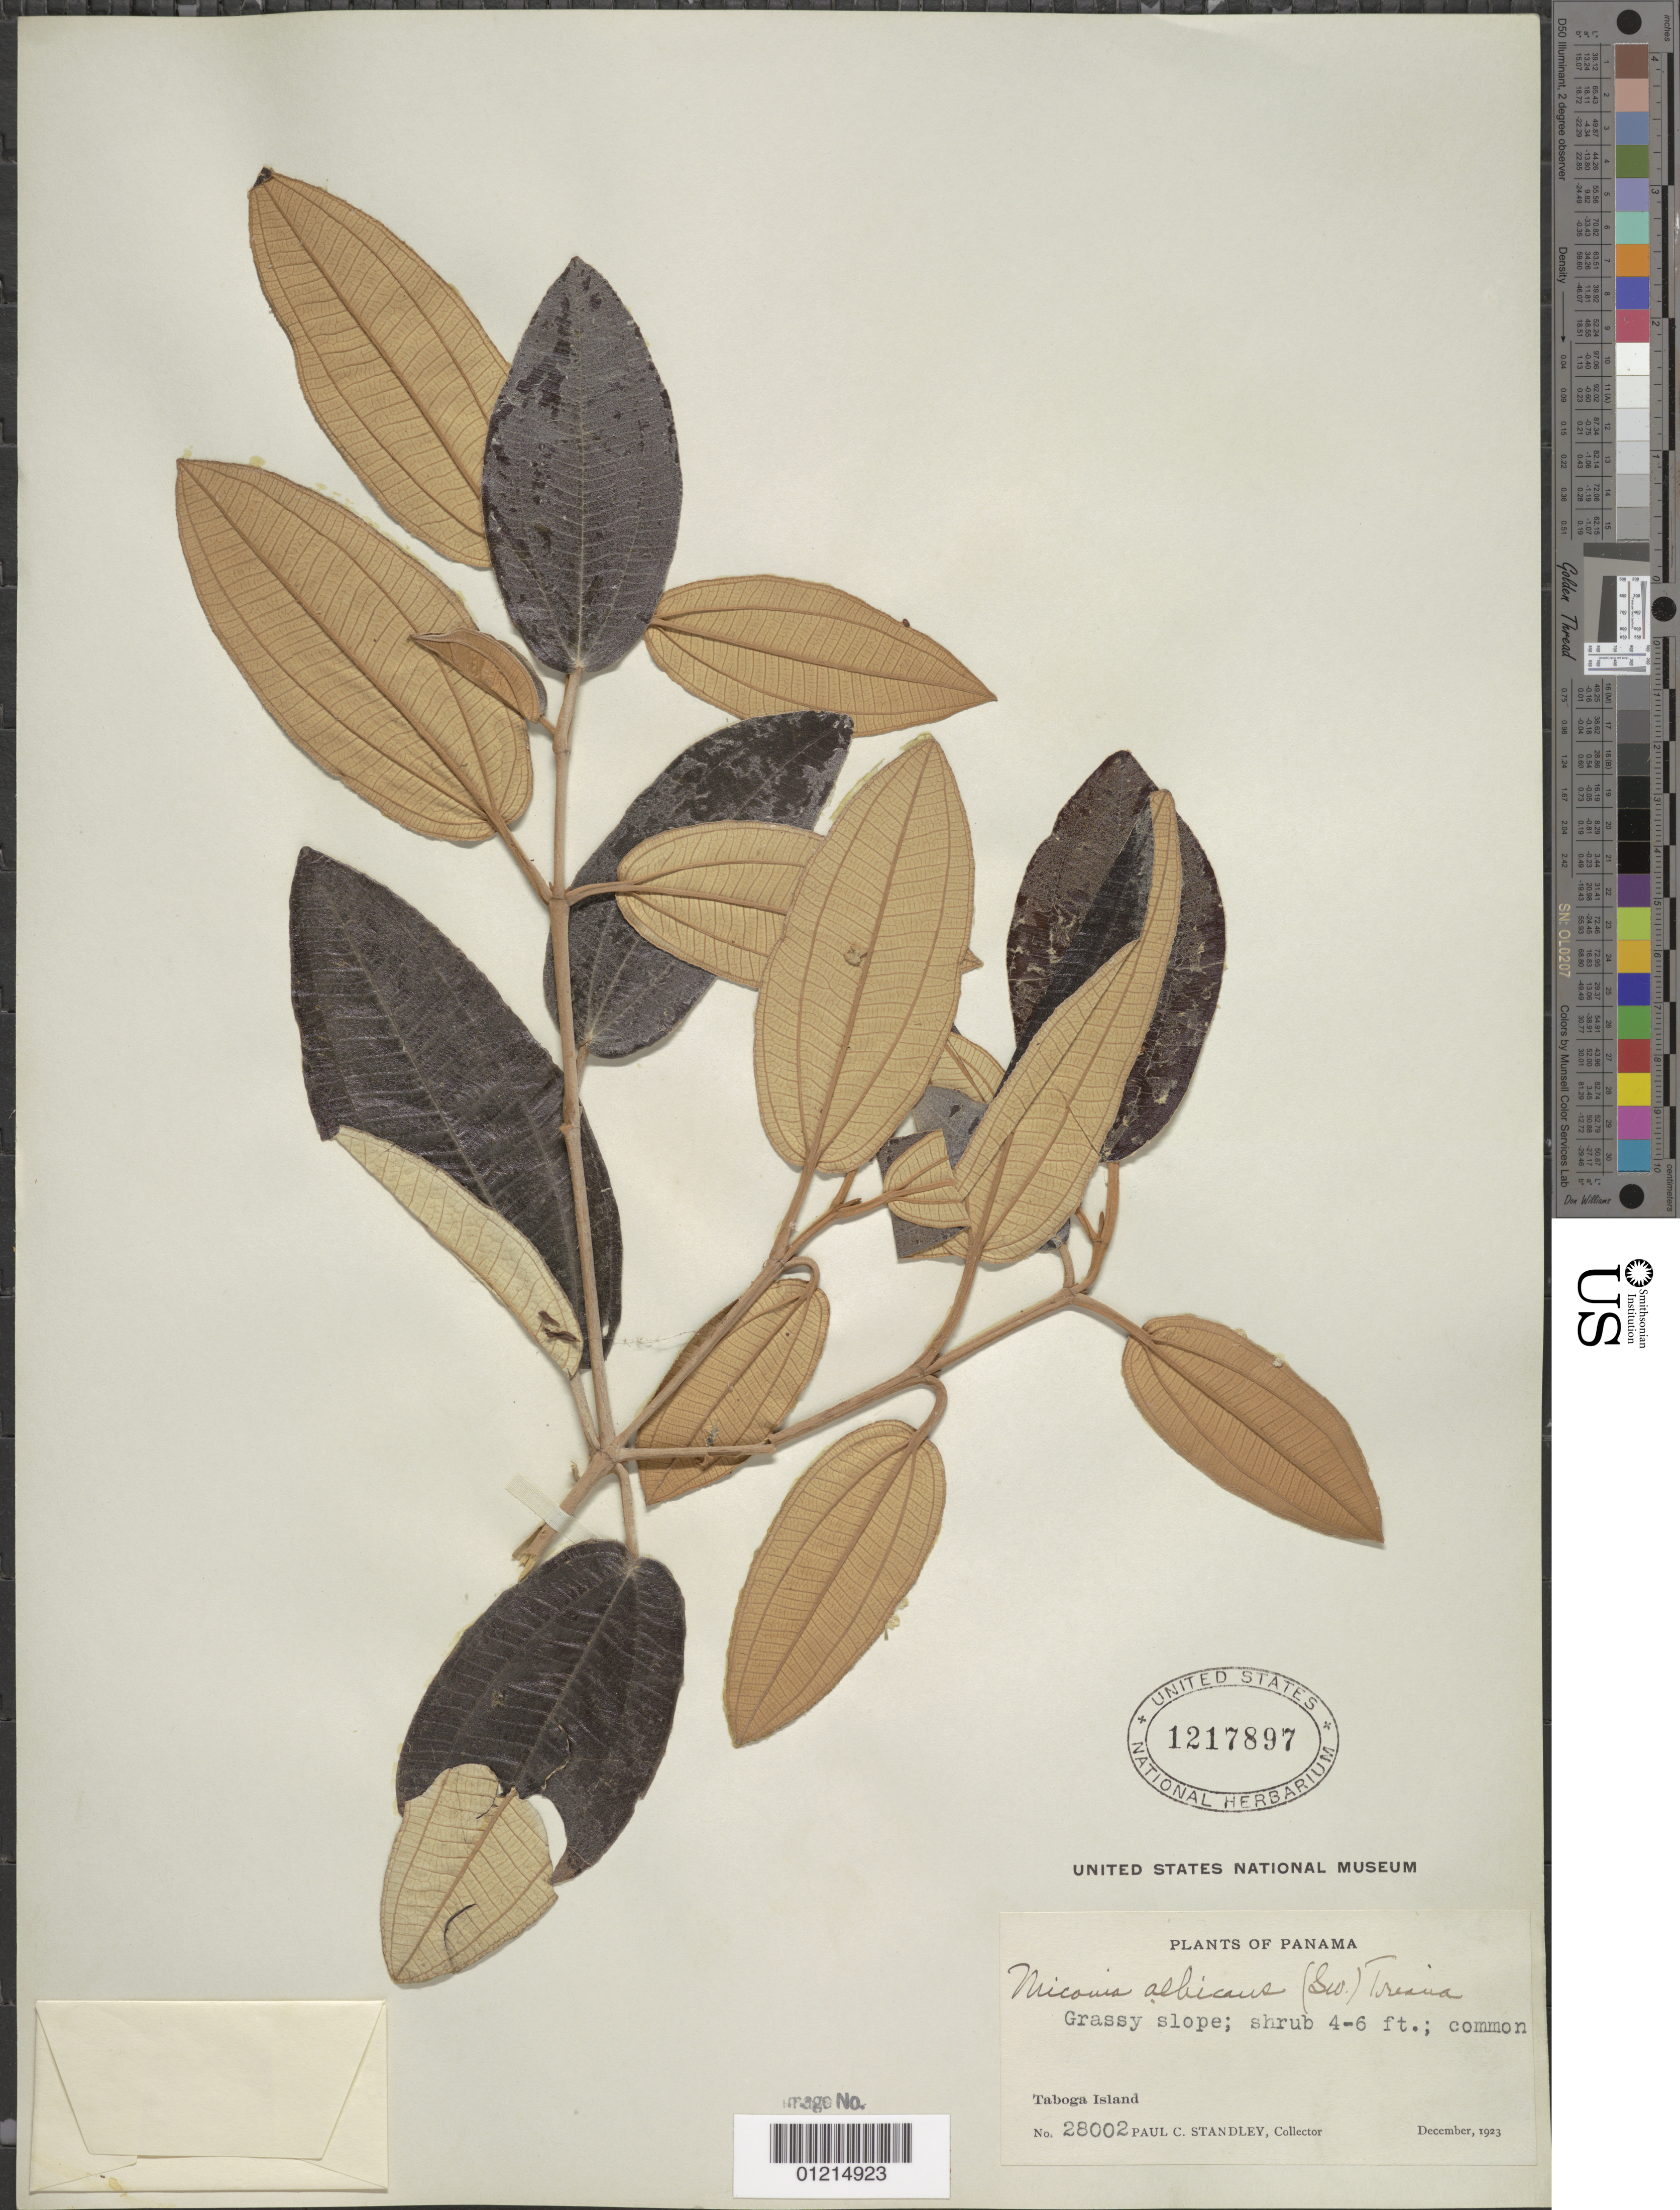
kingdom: Plantae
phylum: Tracheophyta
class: Magnoliopsida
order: Myrtales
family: Melastomataceae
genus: Miconia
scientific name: Miconia albicans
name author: (Sw.) Triana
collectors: P. C. Standley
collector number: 28002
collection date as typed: Dec 1923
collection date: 1923-12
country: Panama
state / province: Panamá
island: Taboga Island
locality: Taboga Island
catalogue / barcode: US 1217897